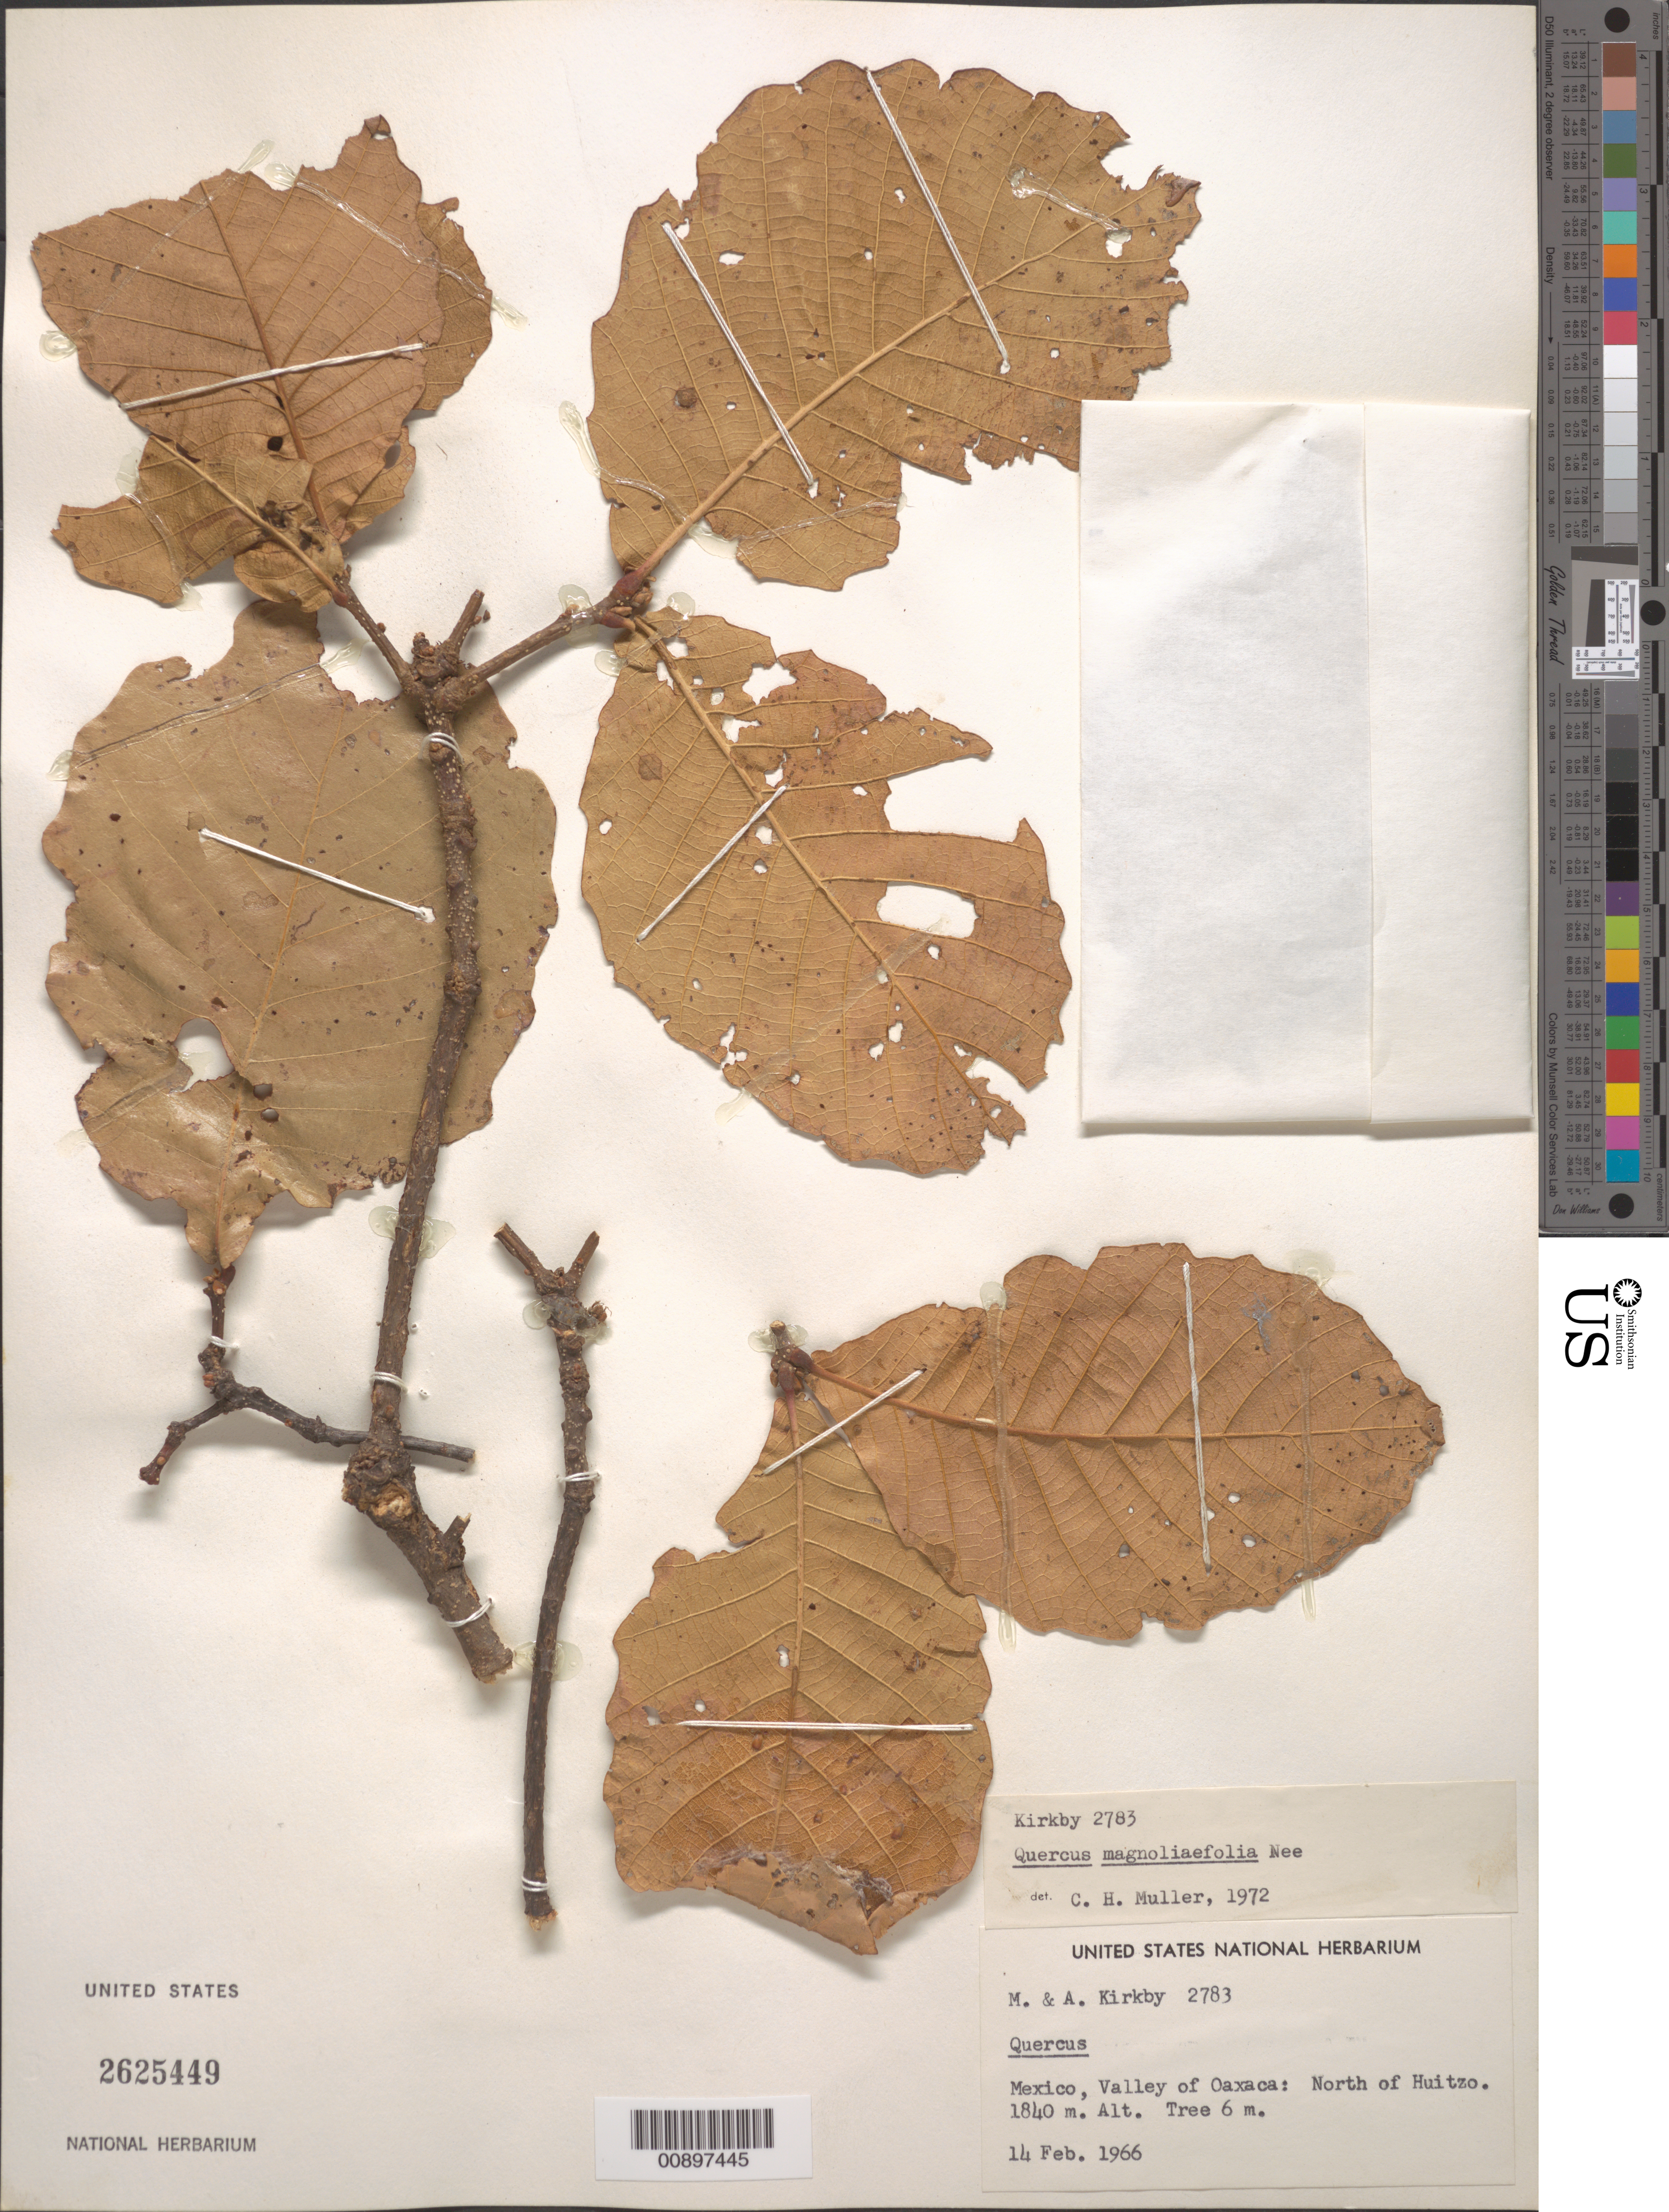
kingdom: Plantae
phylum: Tracheophyta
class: Magnoliopsida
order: Fagales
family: Fagaceae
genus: Quercus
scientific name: Quercus magnoliifolia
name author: Née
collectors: Kirkby, M. & A. Kirkby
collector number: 2783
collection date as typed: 14 Feb 1966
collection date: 1966-02-14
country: Mexico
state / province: Oaxaca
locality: Valley of Oaxaca: North of Huitzo.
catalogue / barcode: US 2625449